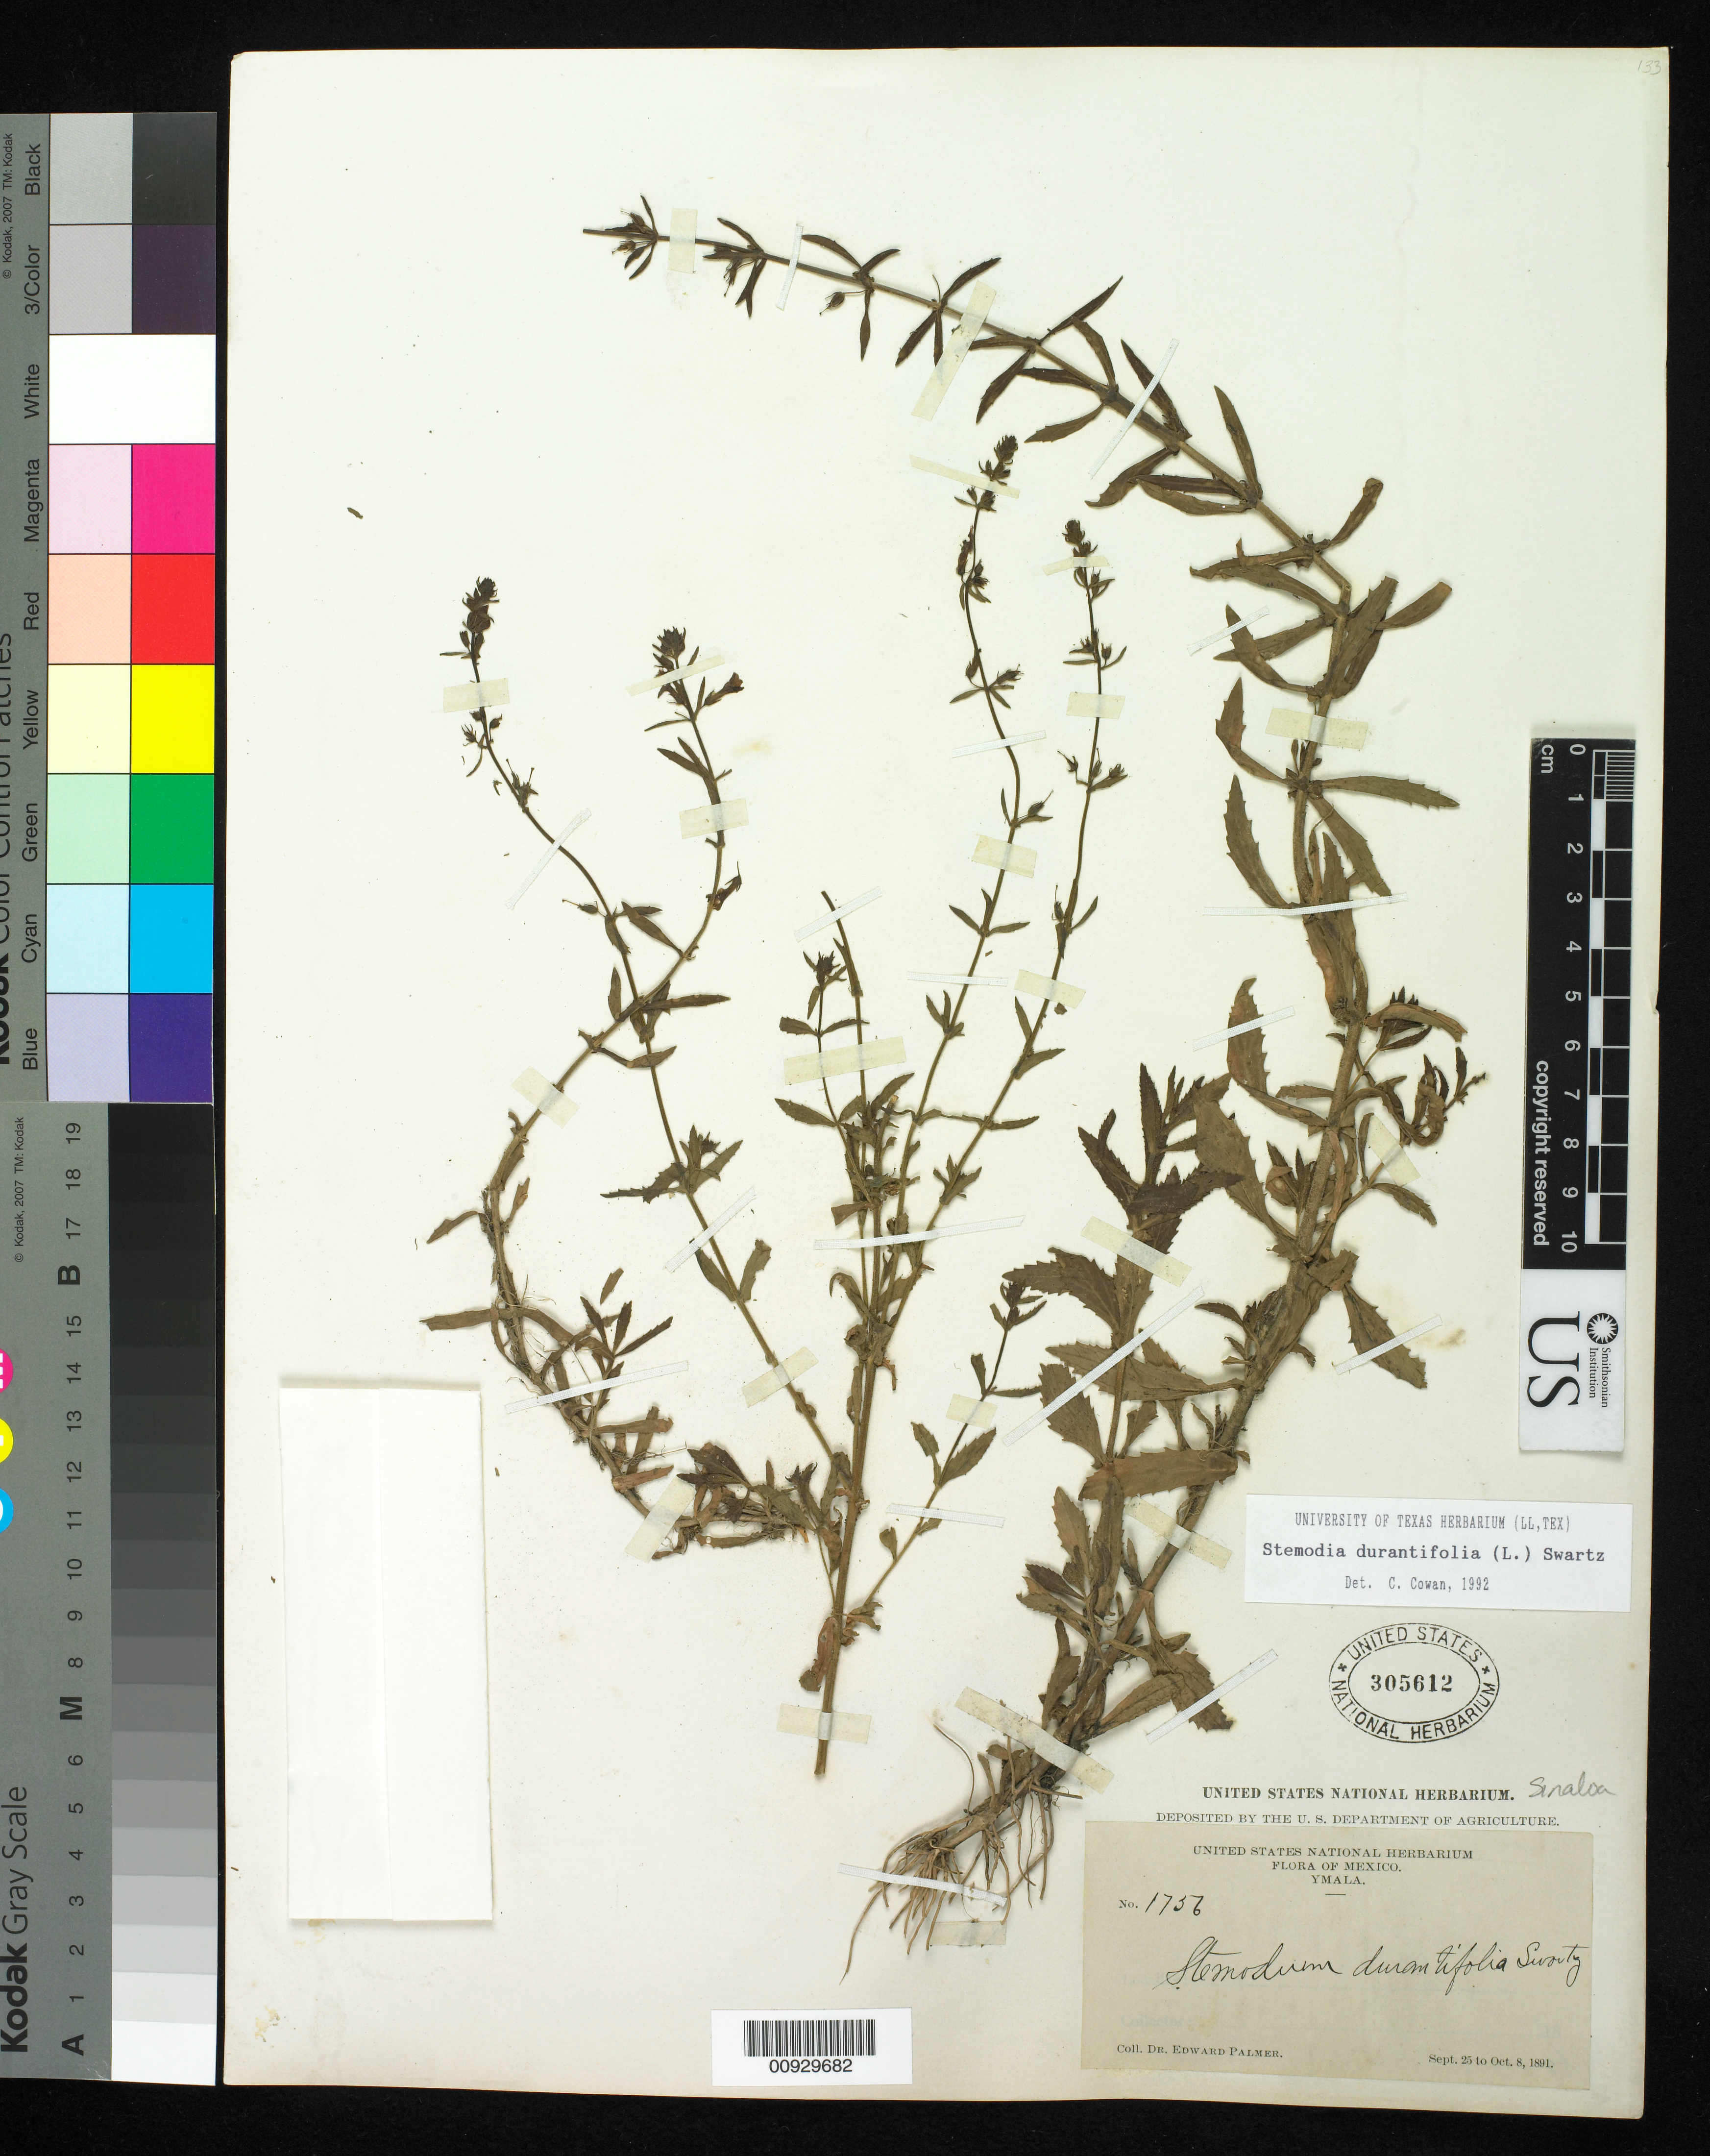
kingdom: Plantae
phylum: Tracheophyta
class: Magnoliopsida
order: Lamiales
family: Plantaginaceae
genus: Stemodia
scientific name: Stemodia durantifolia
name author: (L.) Sw.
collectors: E. Palmer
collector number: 1756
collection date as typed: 25 Sep 1891 to 08 Oct 1891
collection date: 1891-09-25/1891-10-08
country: Mexico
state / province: Sinaloa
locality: Ymala.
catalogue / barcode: US 305612